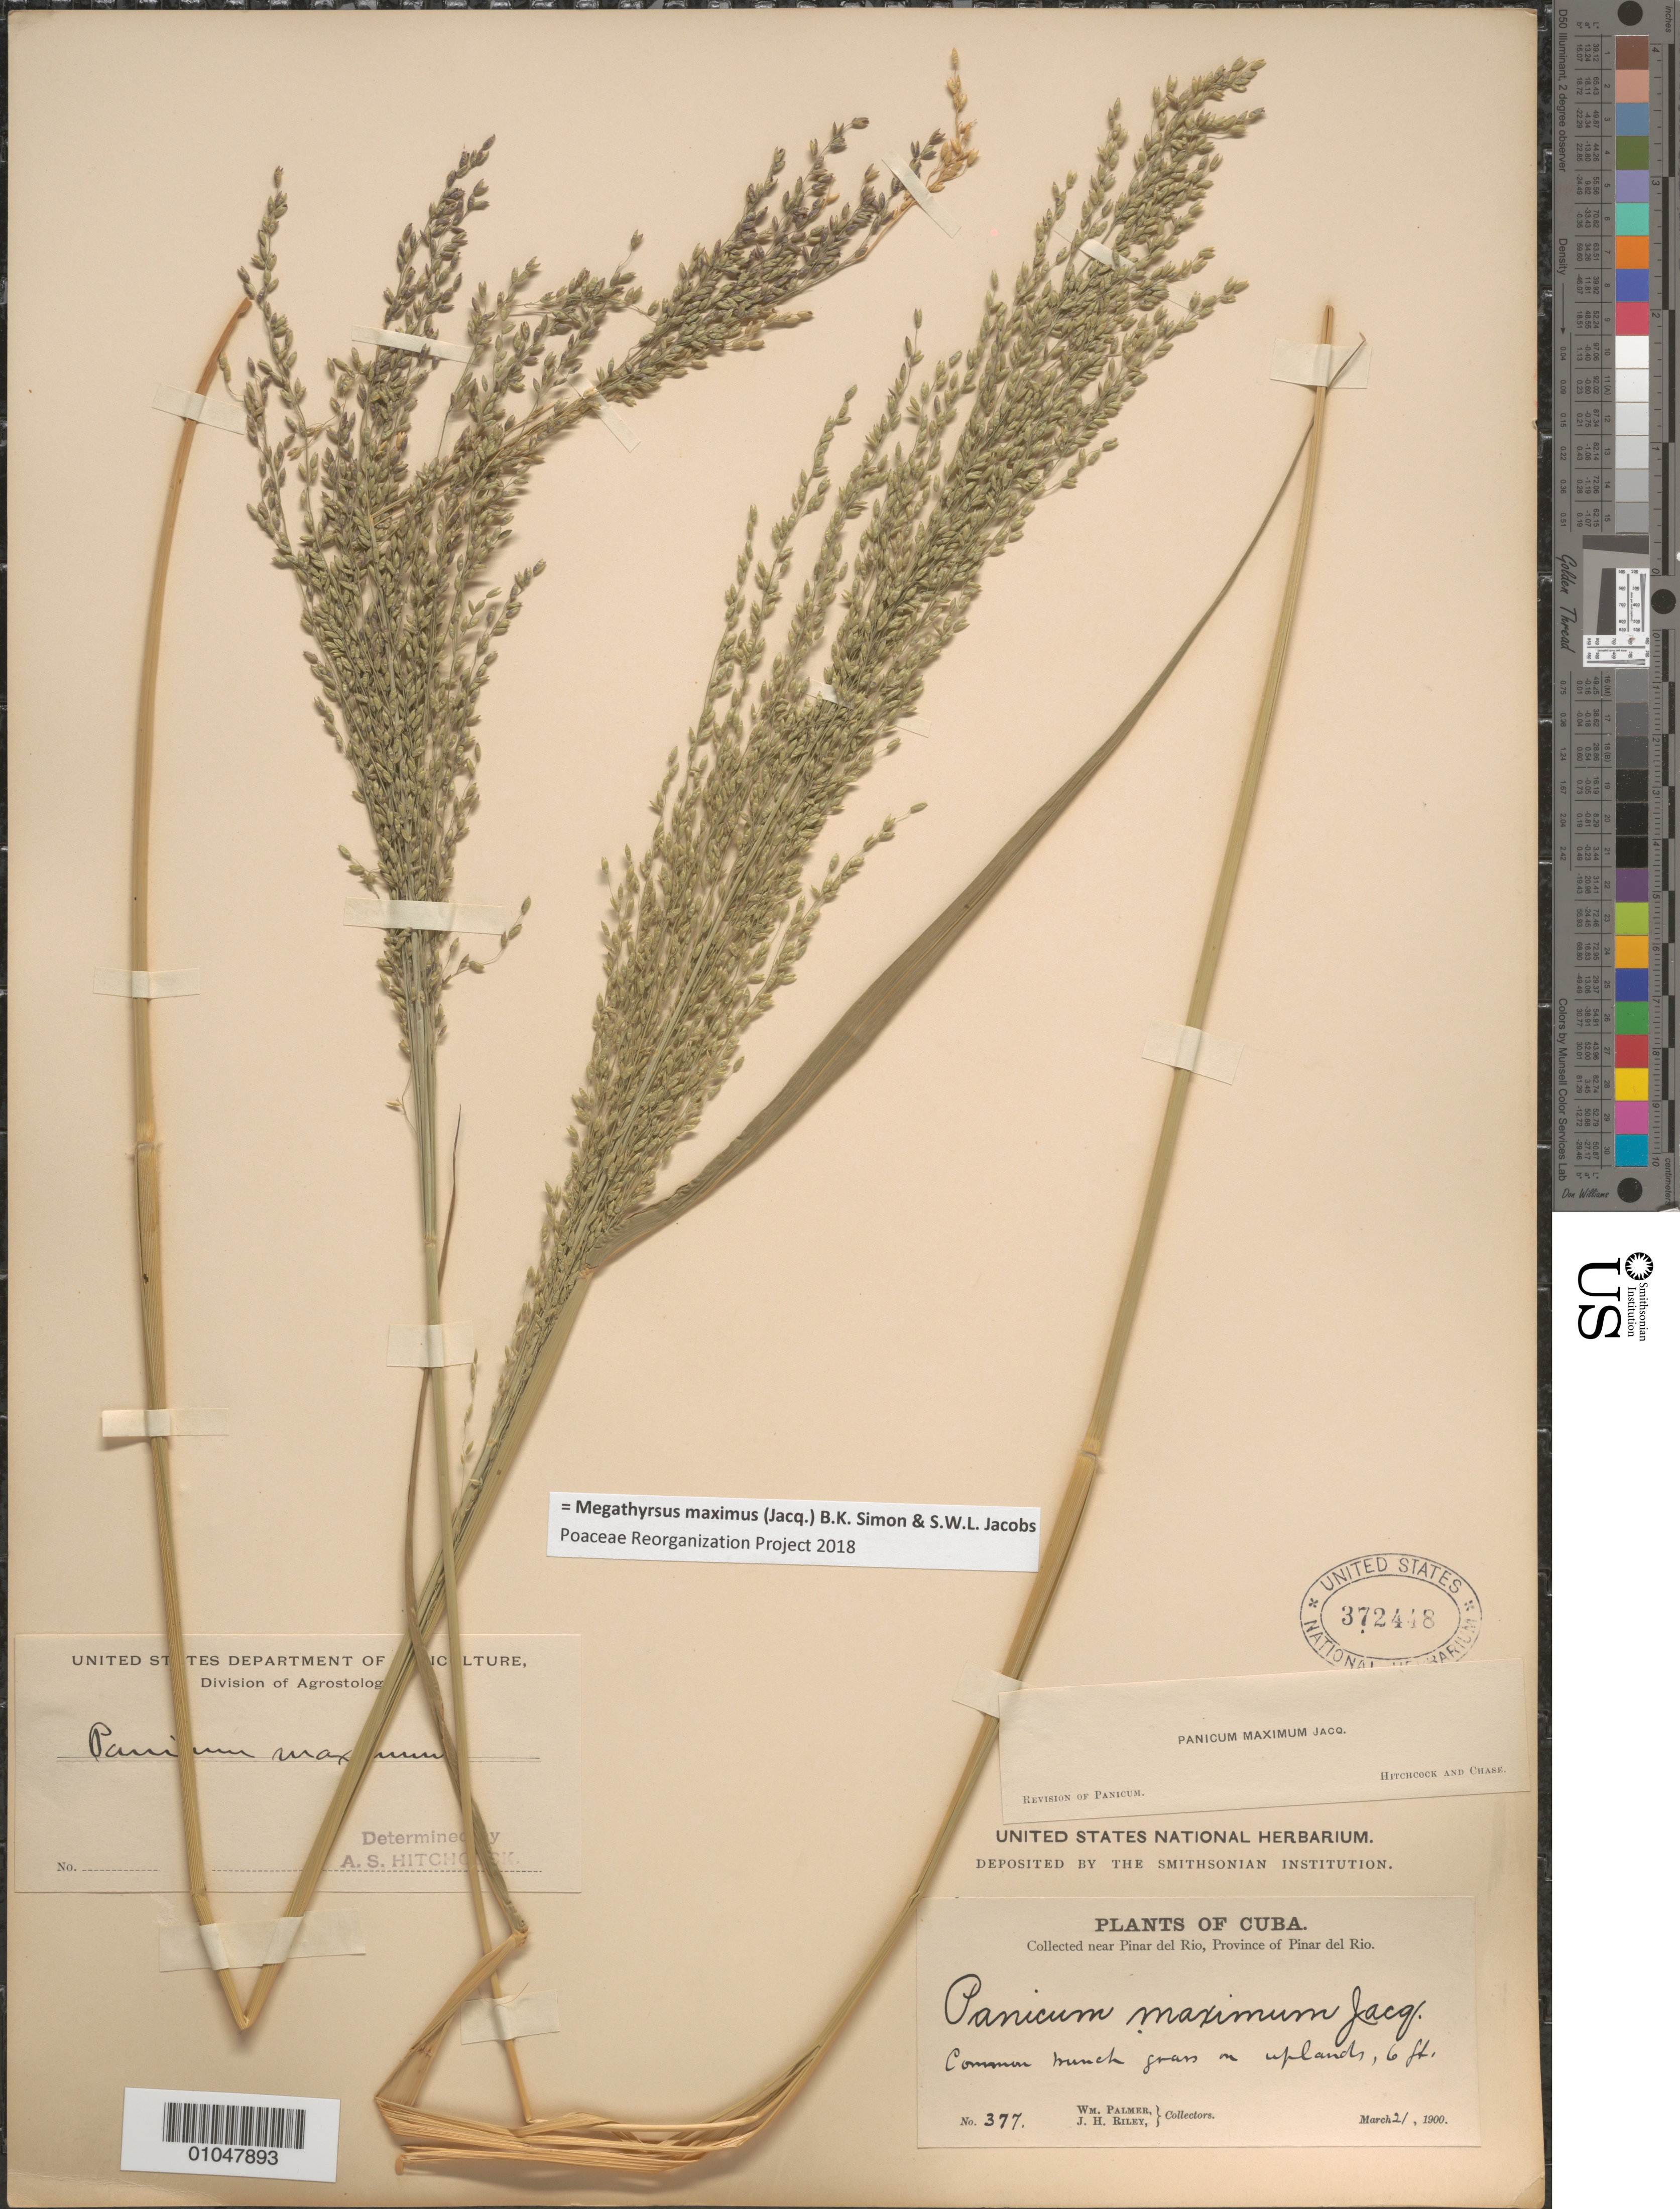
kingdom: Plantae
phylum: Tracheophyta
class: Liliopsida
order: Poales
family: Poaceae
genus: Panicum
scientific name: Panicum maximum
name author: Jacq.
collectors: W. Palmer & J. H. Riley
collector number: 377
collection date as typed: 21 Mar 1900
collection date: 1900-03-21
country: Cuba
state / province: Pinar del Rio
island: Cuba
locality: Near Pinar del Rio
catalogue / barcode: US 372448